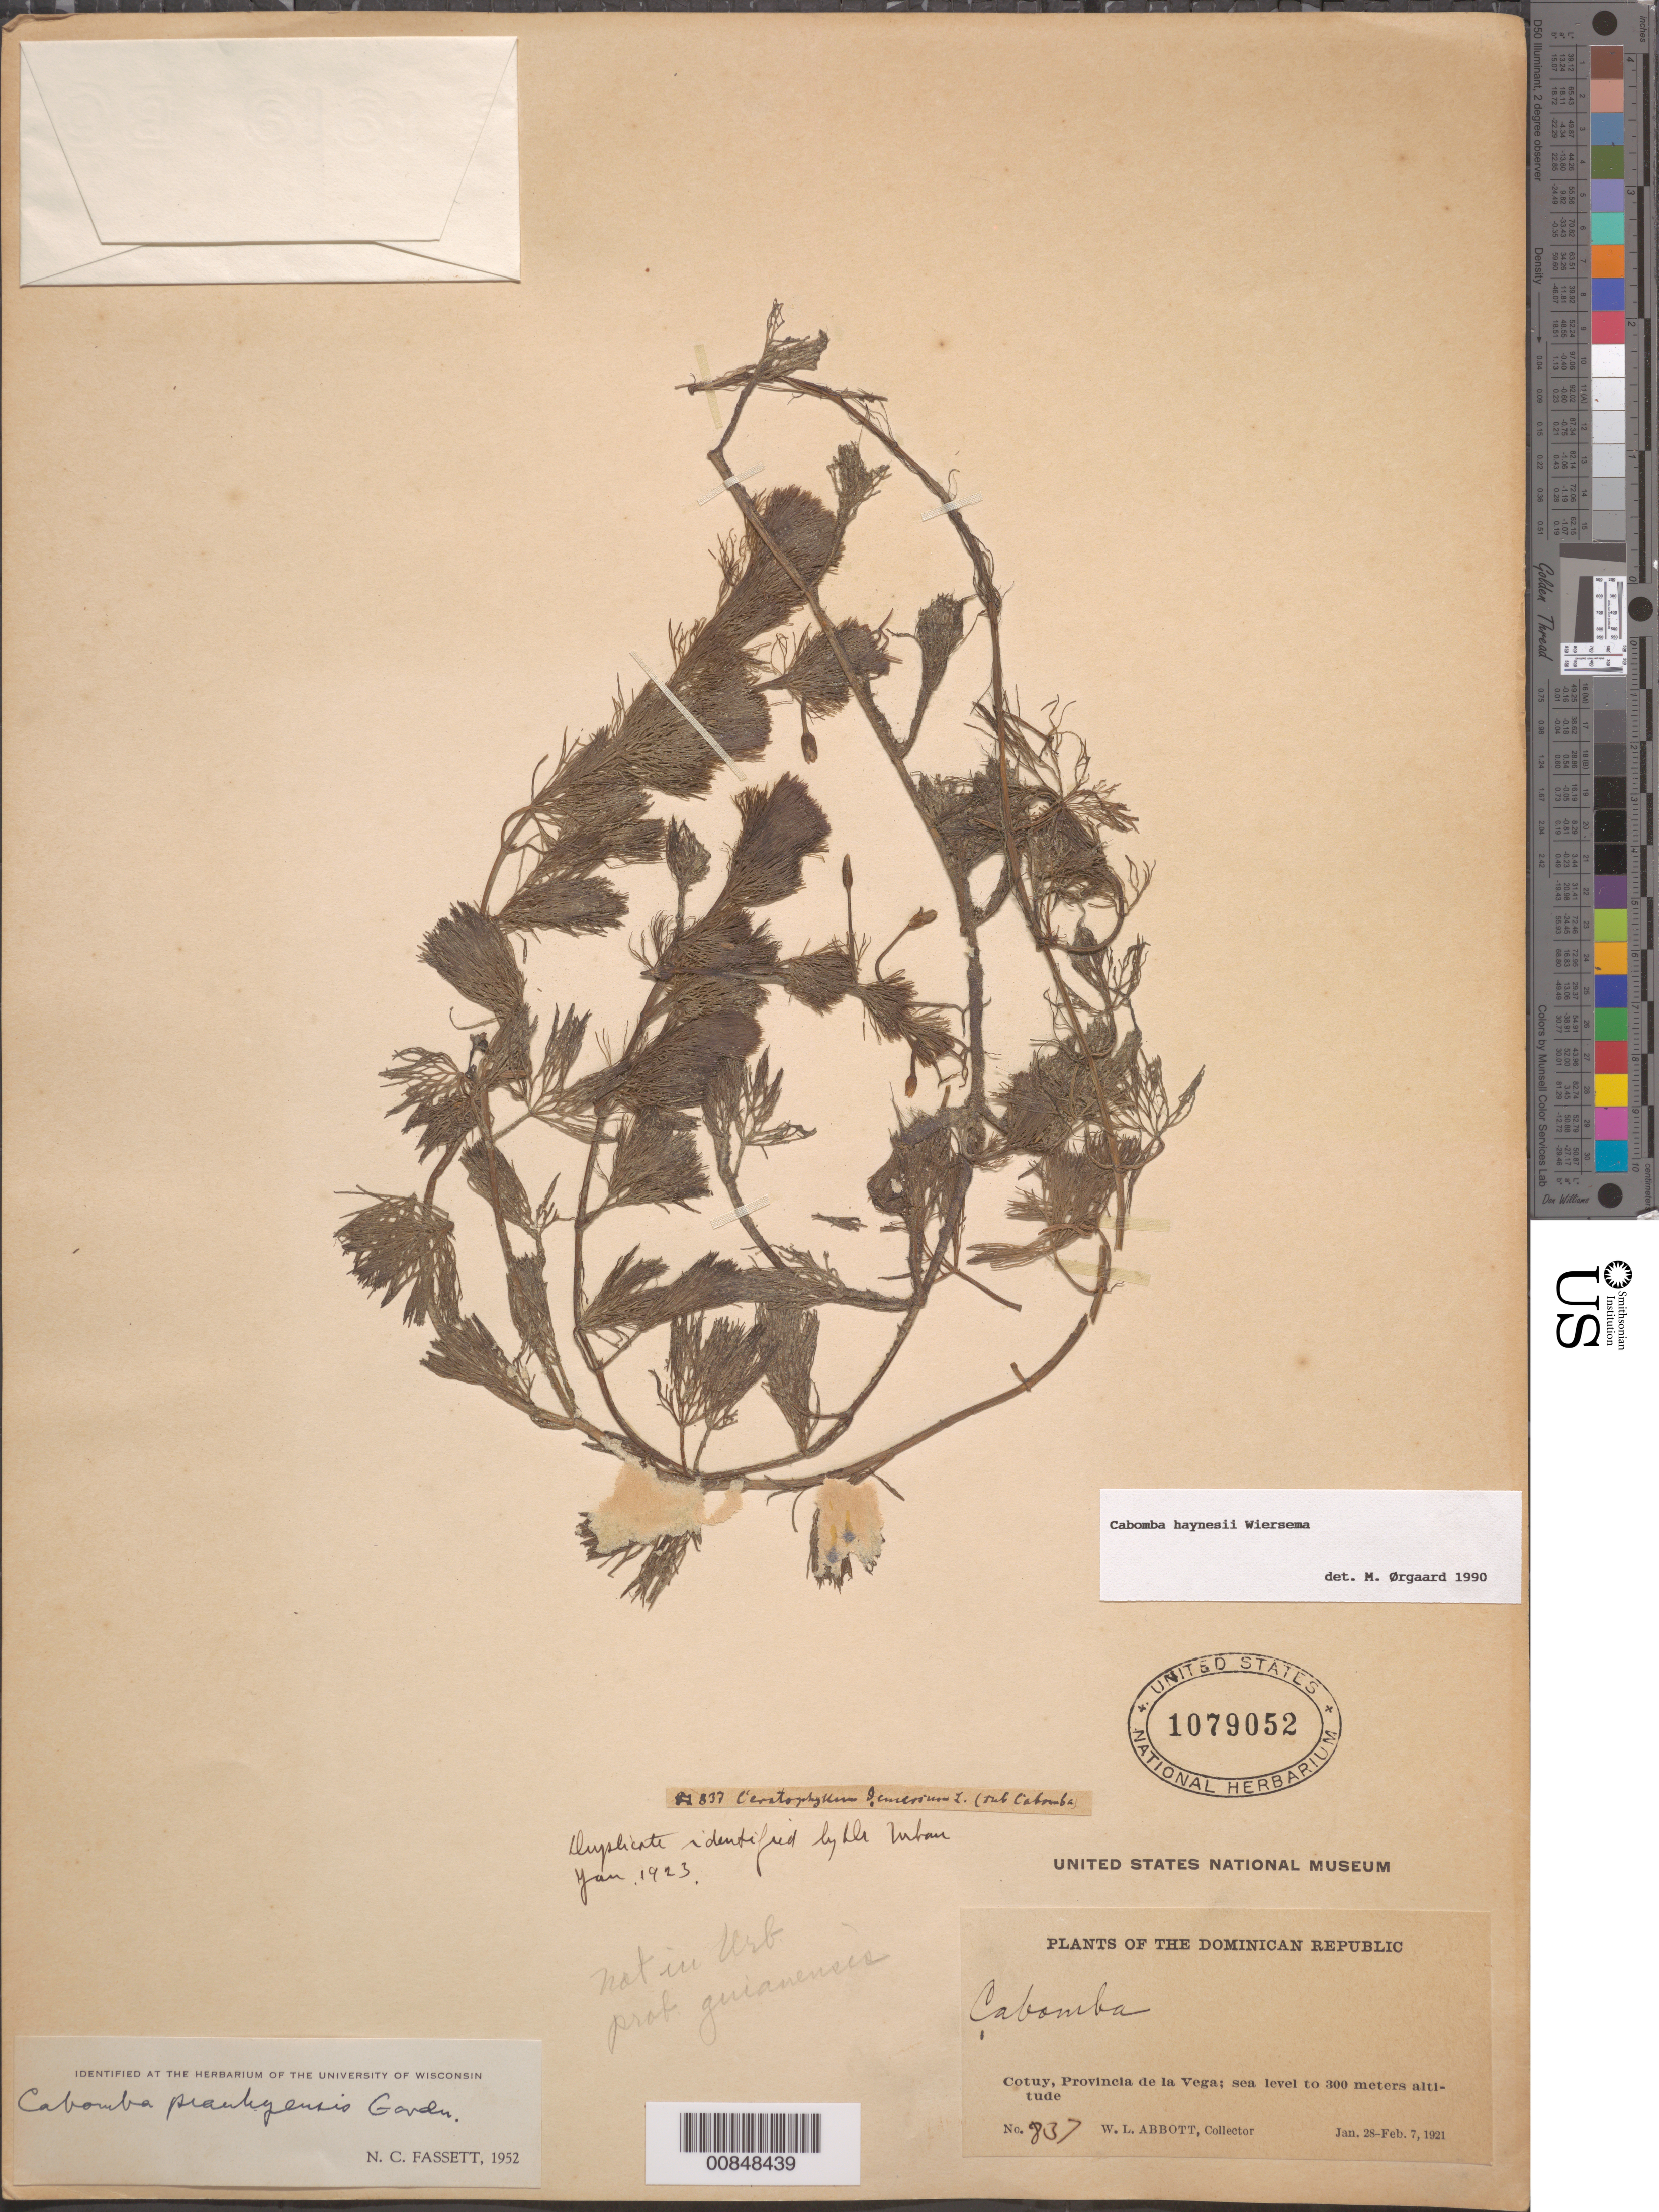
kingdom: Plantae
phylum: Tracheophyta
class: Magnoliopsida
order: Nymphaeales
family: Cabombaceae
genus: Cabomba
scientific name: Cabomba haynesii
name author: Wiersema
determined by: Ørgaard, M.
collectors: W. L. Abbott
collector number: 837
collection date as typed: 28 Jan 1921 to 07 Feb 1921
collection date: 1921-01-28/1921-02-07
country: Dominican Republic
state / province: La Vega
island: Hispaniola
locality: Cotuy.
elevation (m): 0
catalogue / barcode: US 1079052